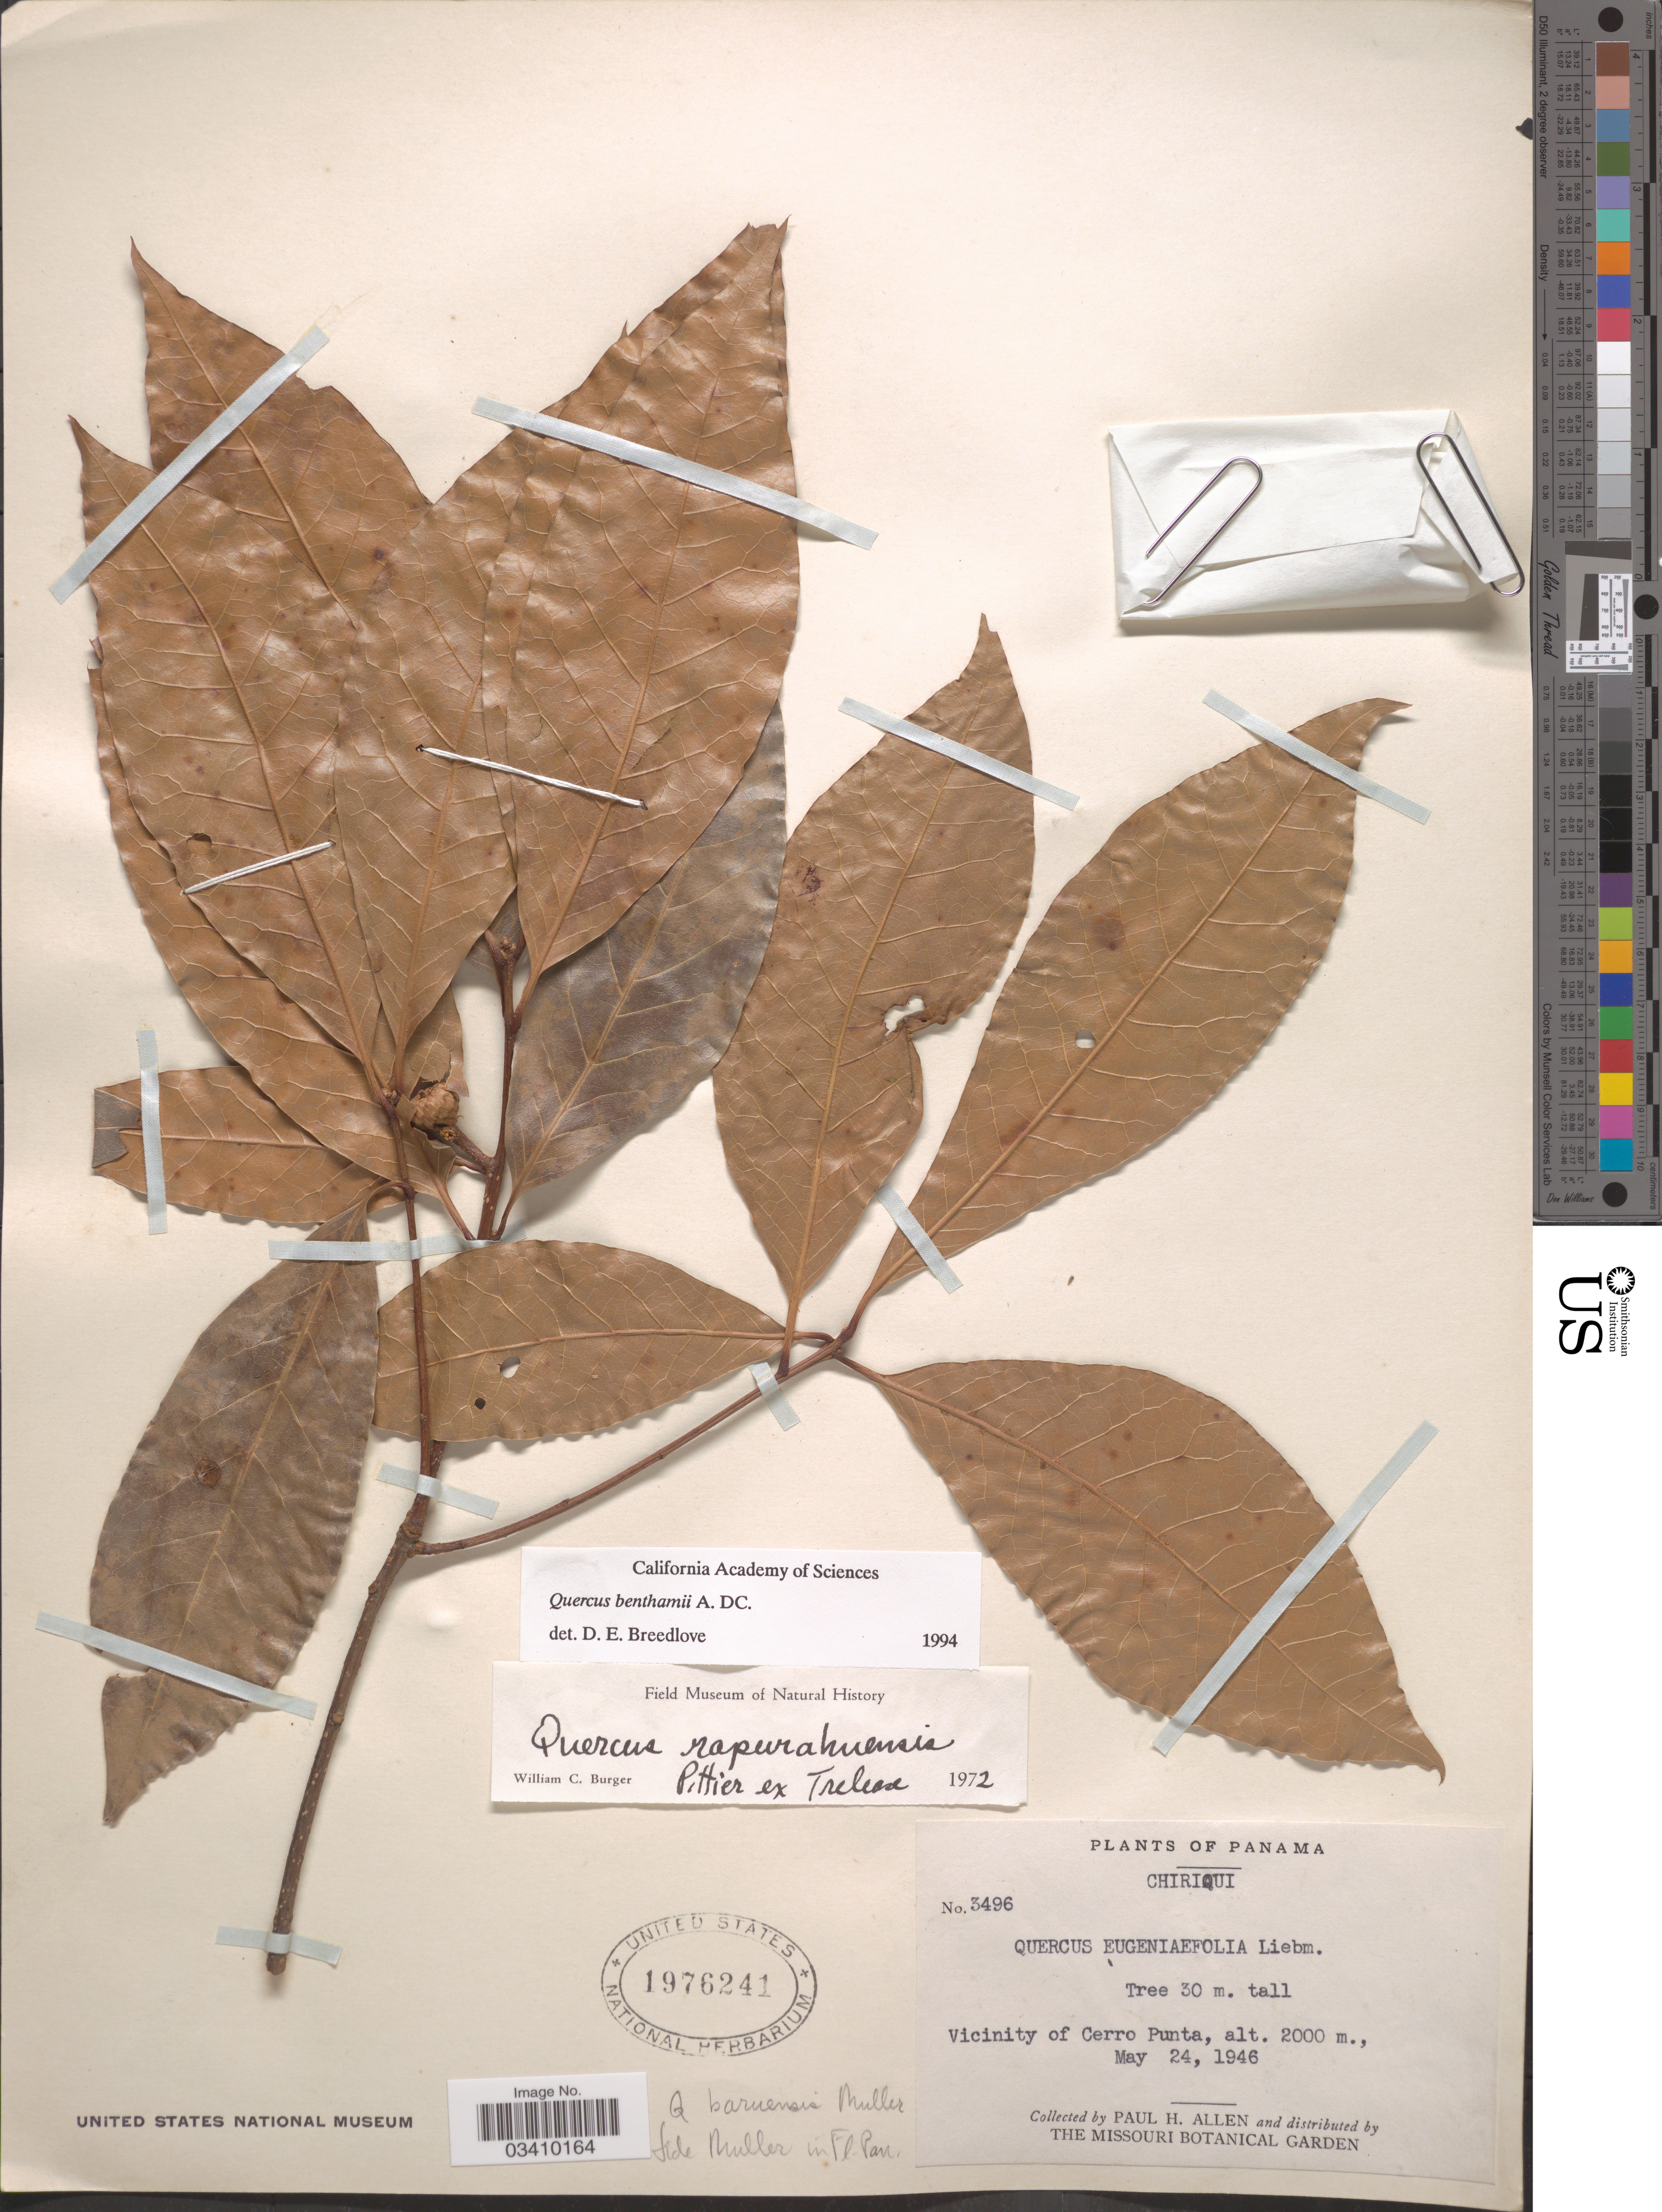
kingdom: Plantae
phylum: Tracheophyta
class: Magnoliopsida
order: Fagales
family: Fagaceae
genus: Quercus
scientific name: Quercus benthamii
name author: A. DC.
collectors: P. H. Allen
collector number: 3496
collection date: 1946-05-24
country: Panama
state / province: Chiriqui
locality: Vicinity of Cerro Punta.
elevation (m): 2000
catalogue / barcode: US 1976241